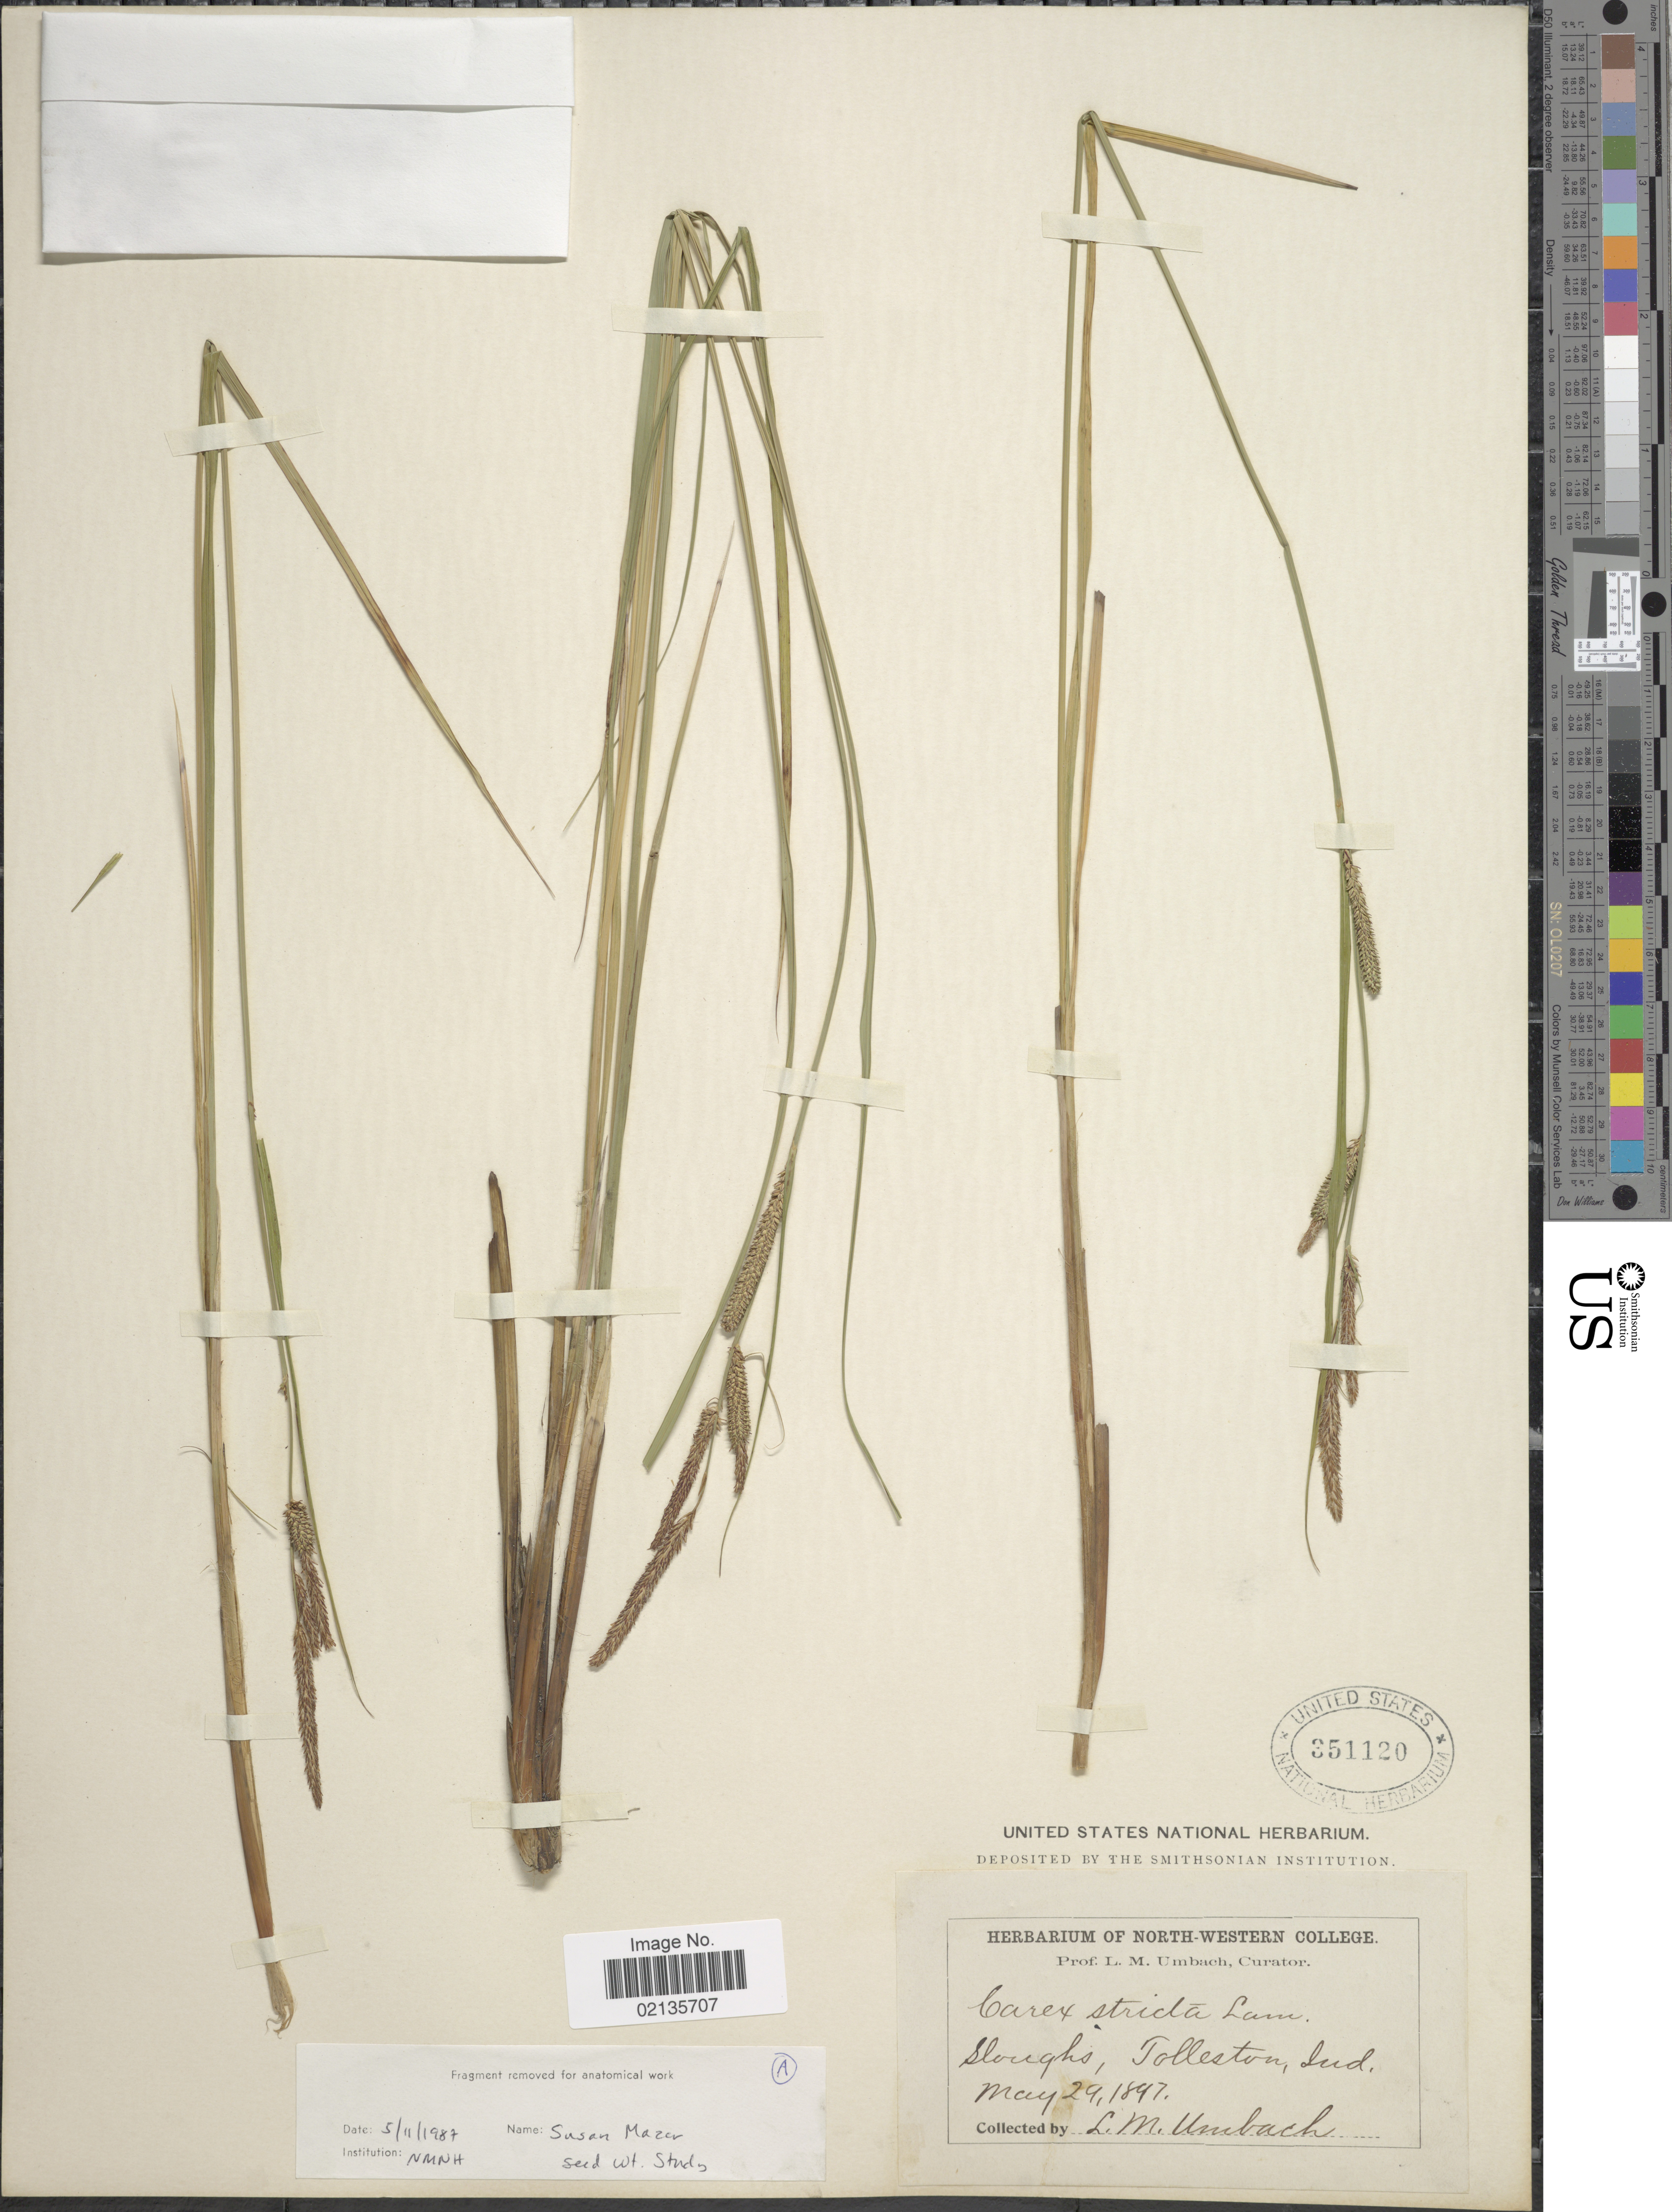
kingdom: Plantae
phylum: Tracheophyta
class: Liliopsida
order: Poales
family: Cyperaceae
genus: Carex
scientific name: Carex stricta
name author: Lam.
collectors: L. M. Umbach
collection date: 1897-05-29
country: United States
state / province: Indiana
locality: Sloughs, Tolleston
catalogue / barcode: US 351120